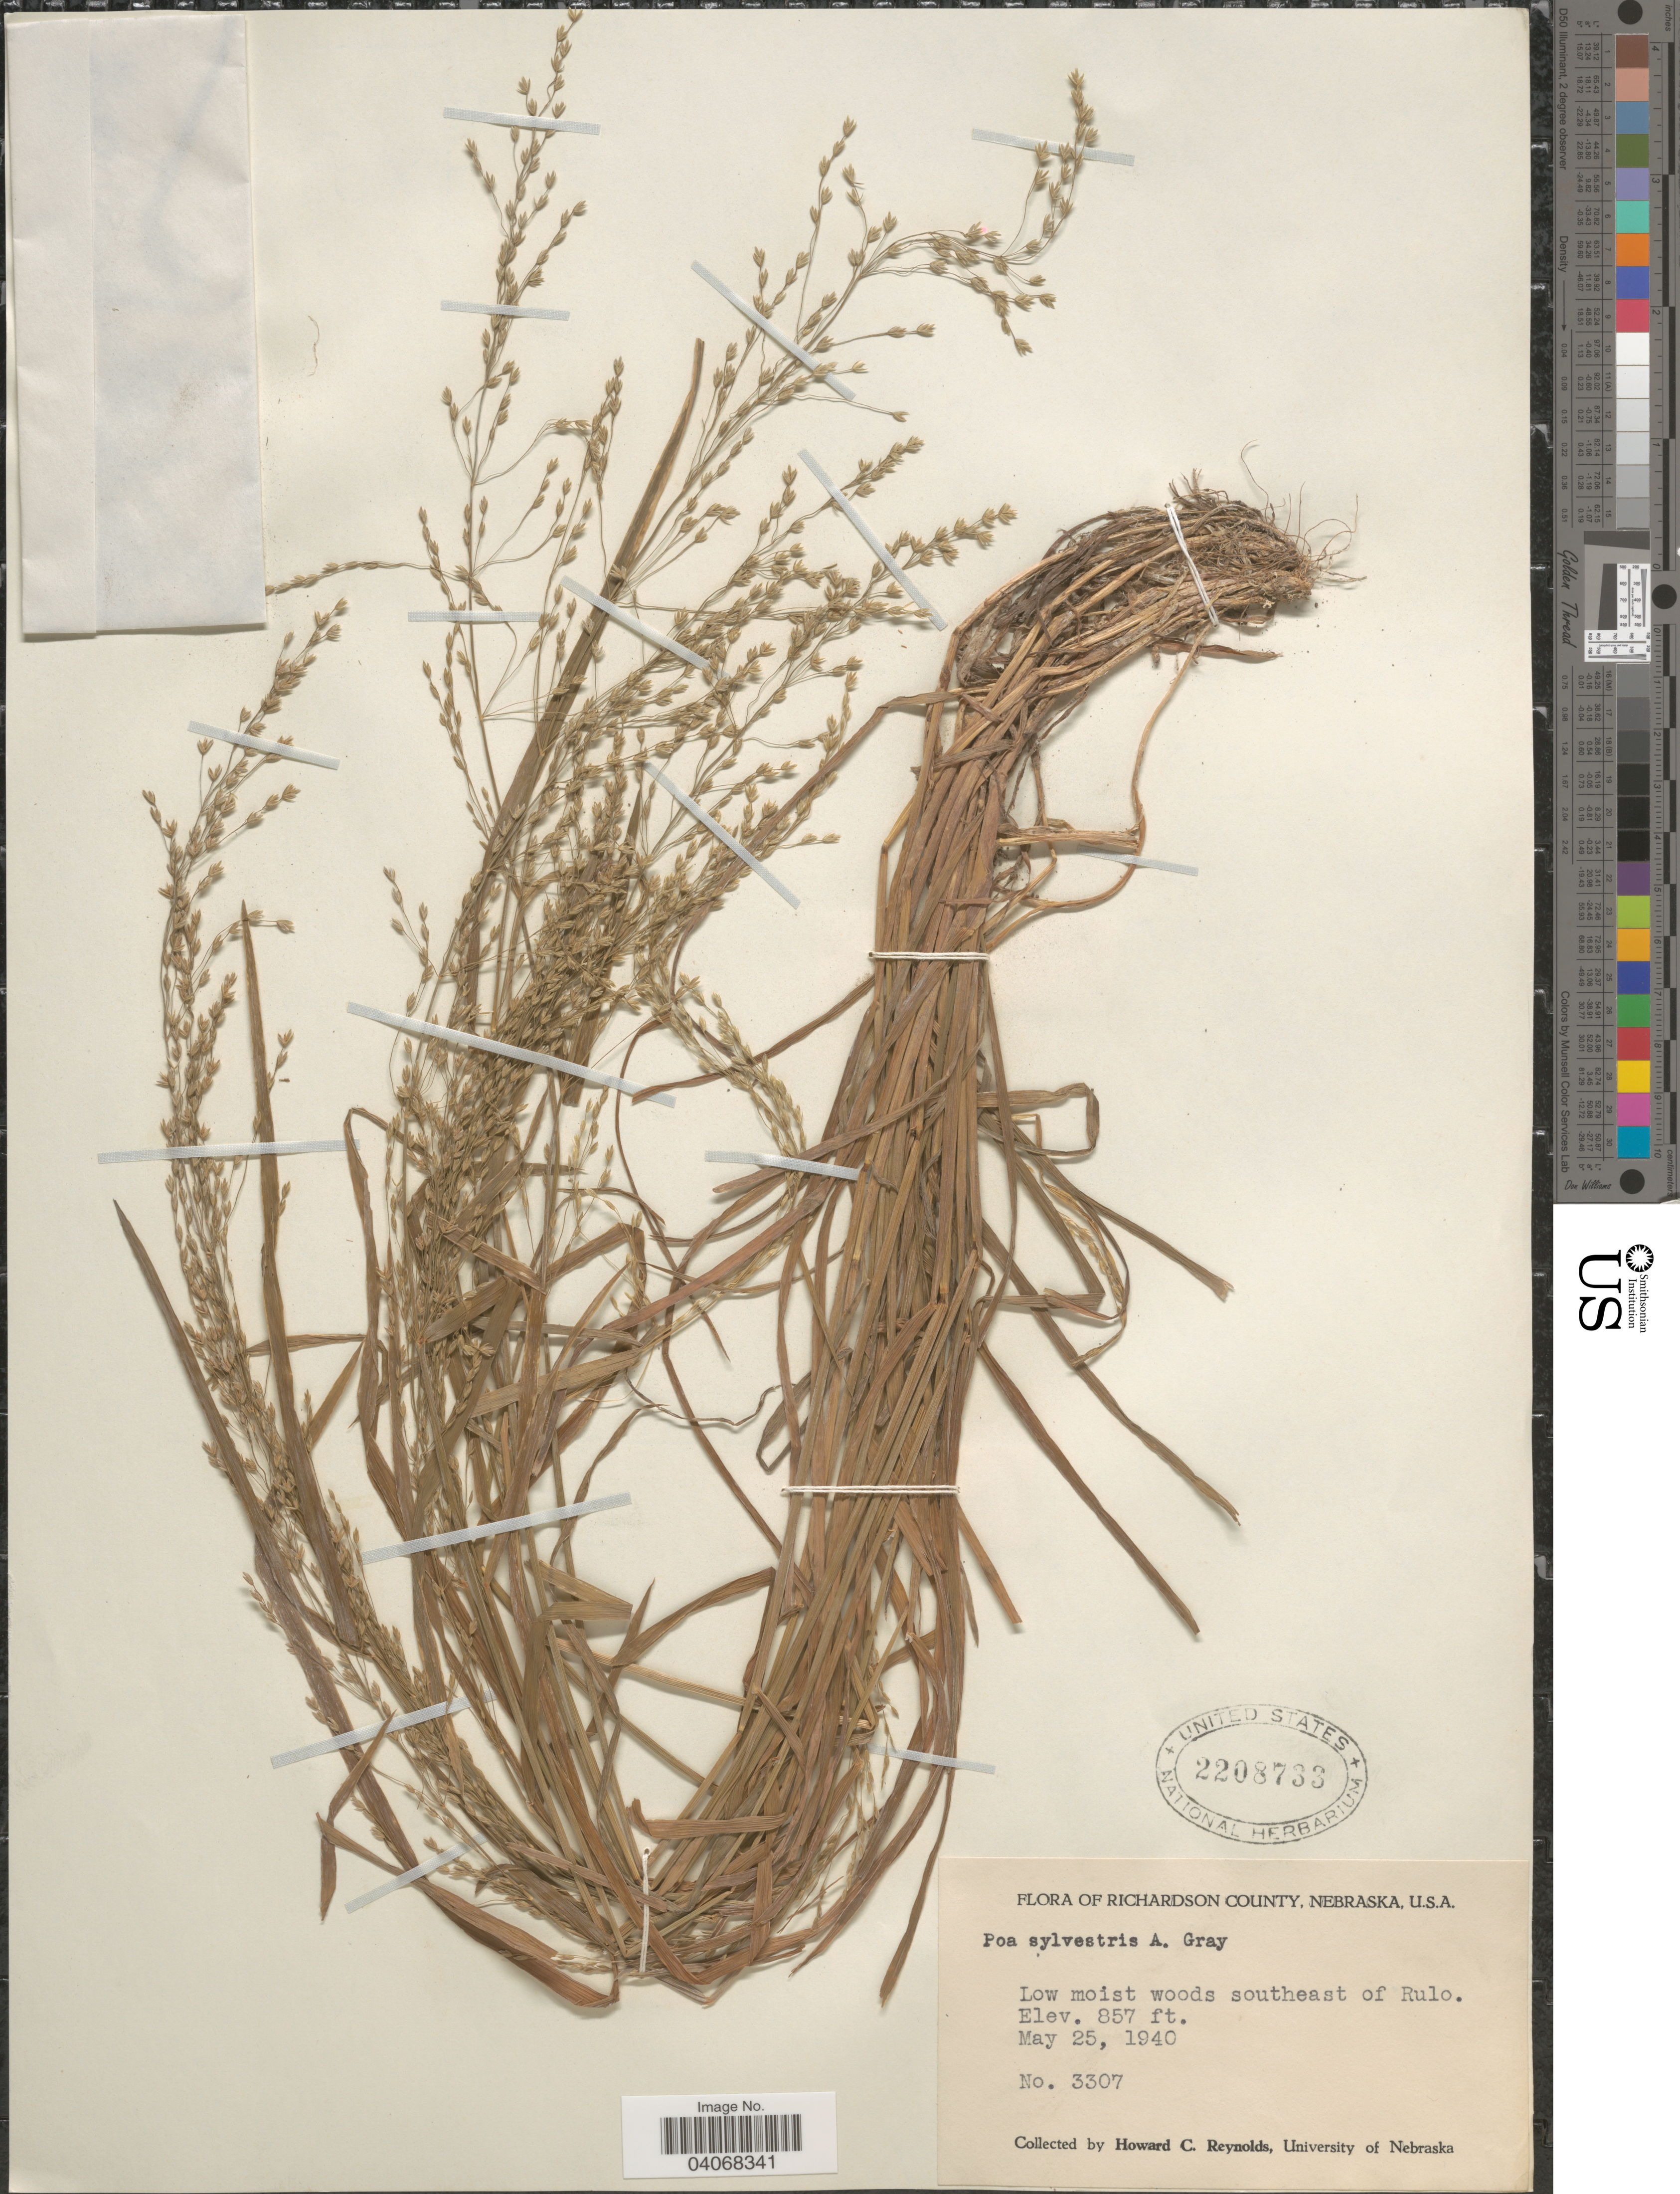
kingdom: Plantae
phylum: Tracheophyta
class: Liliopsida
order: Poales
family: Poaceae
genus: Poa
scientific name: Poa sylvestris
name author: A. Gray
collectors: H. Reynolds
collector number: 3307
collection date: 1940-05-25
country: United States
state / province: Nebraska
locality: Richardson County. Low moist woods southeast of Rulo.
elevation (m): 261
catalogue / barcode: US 2208733